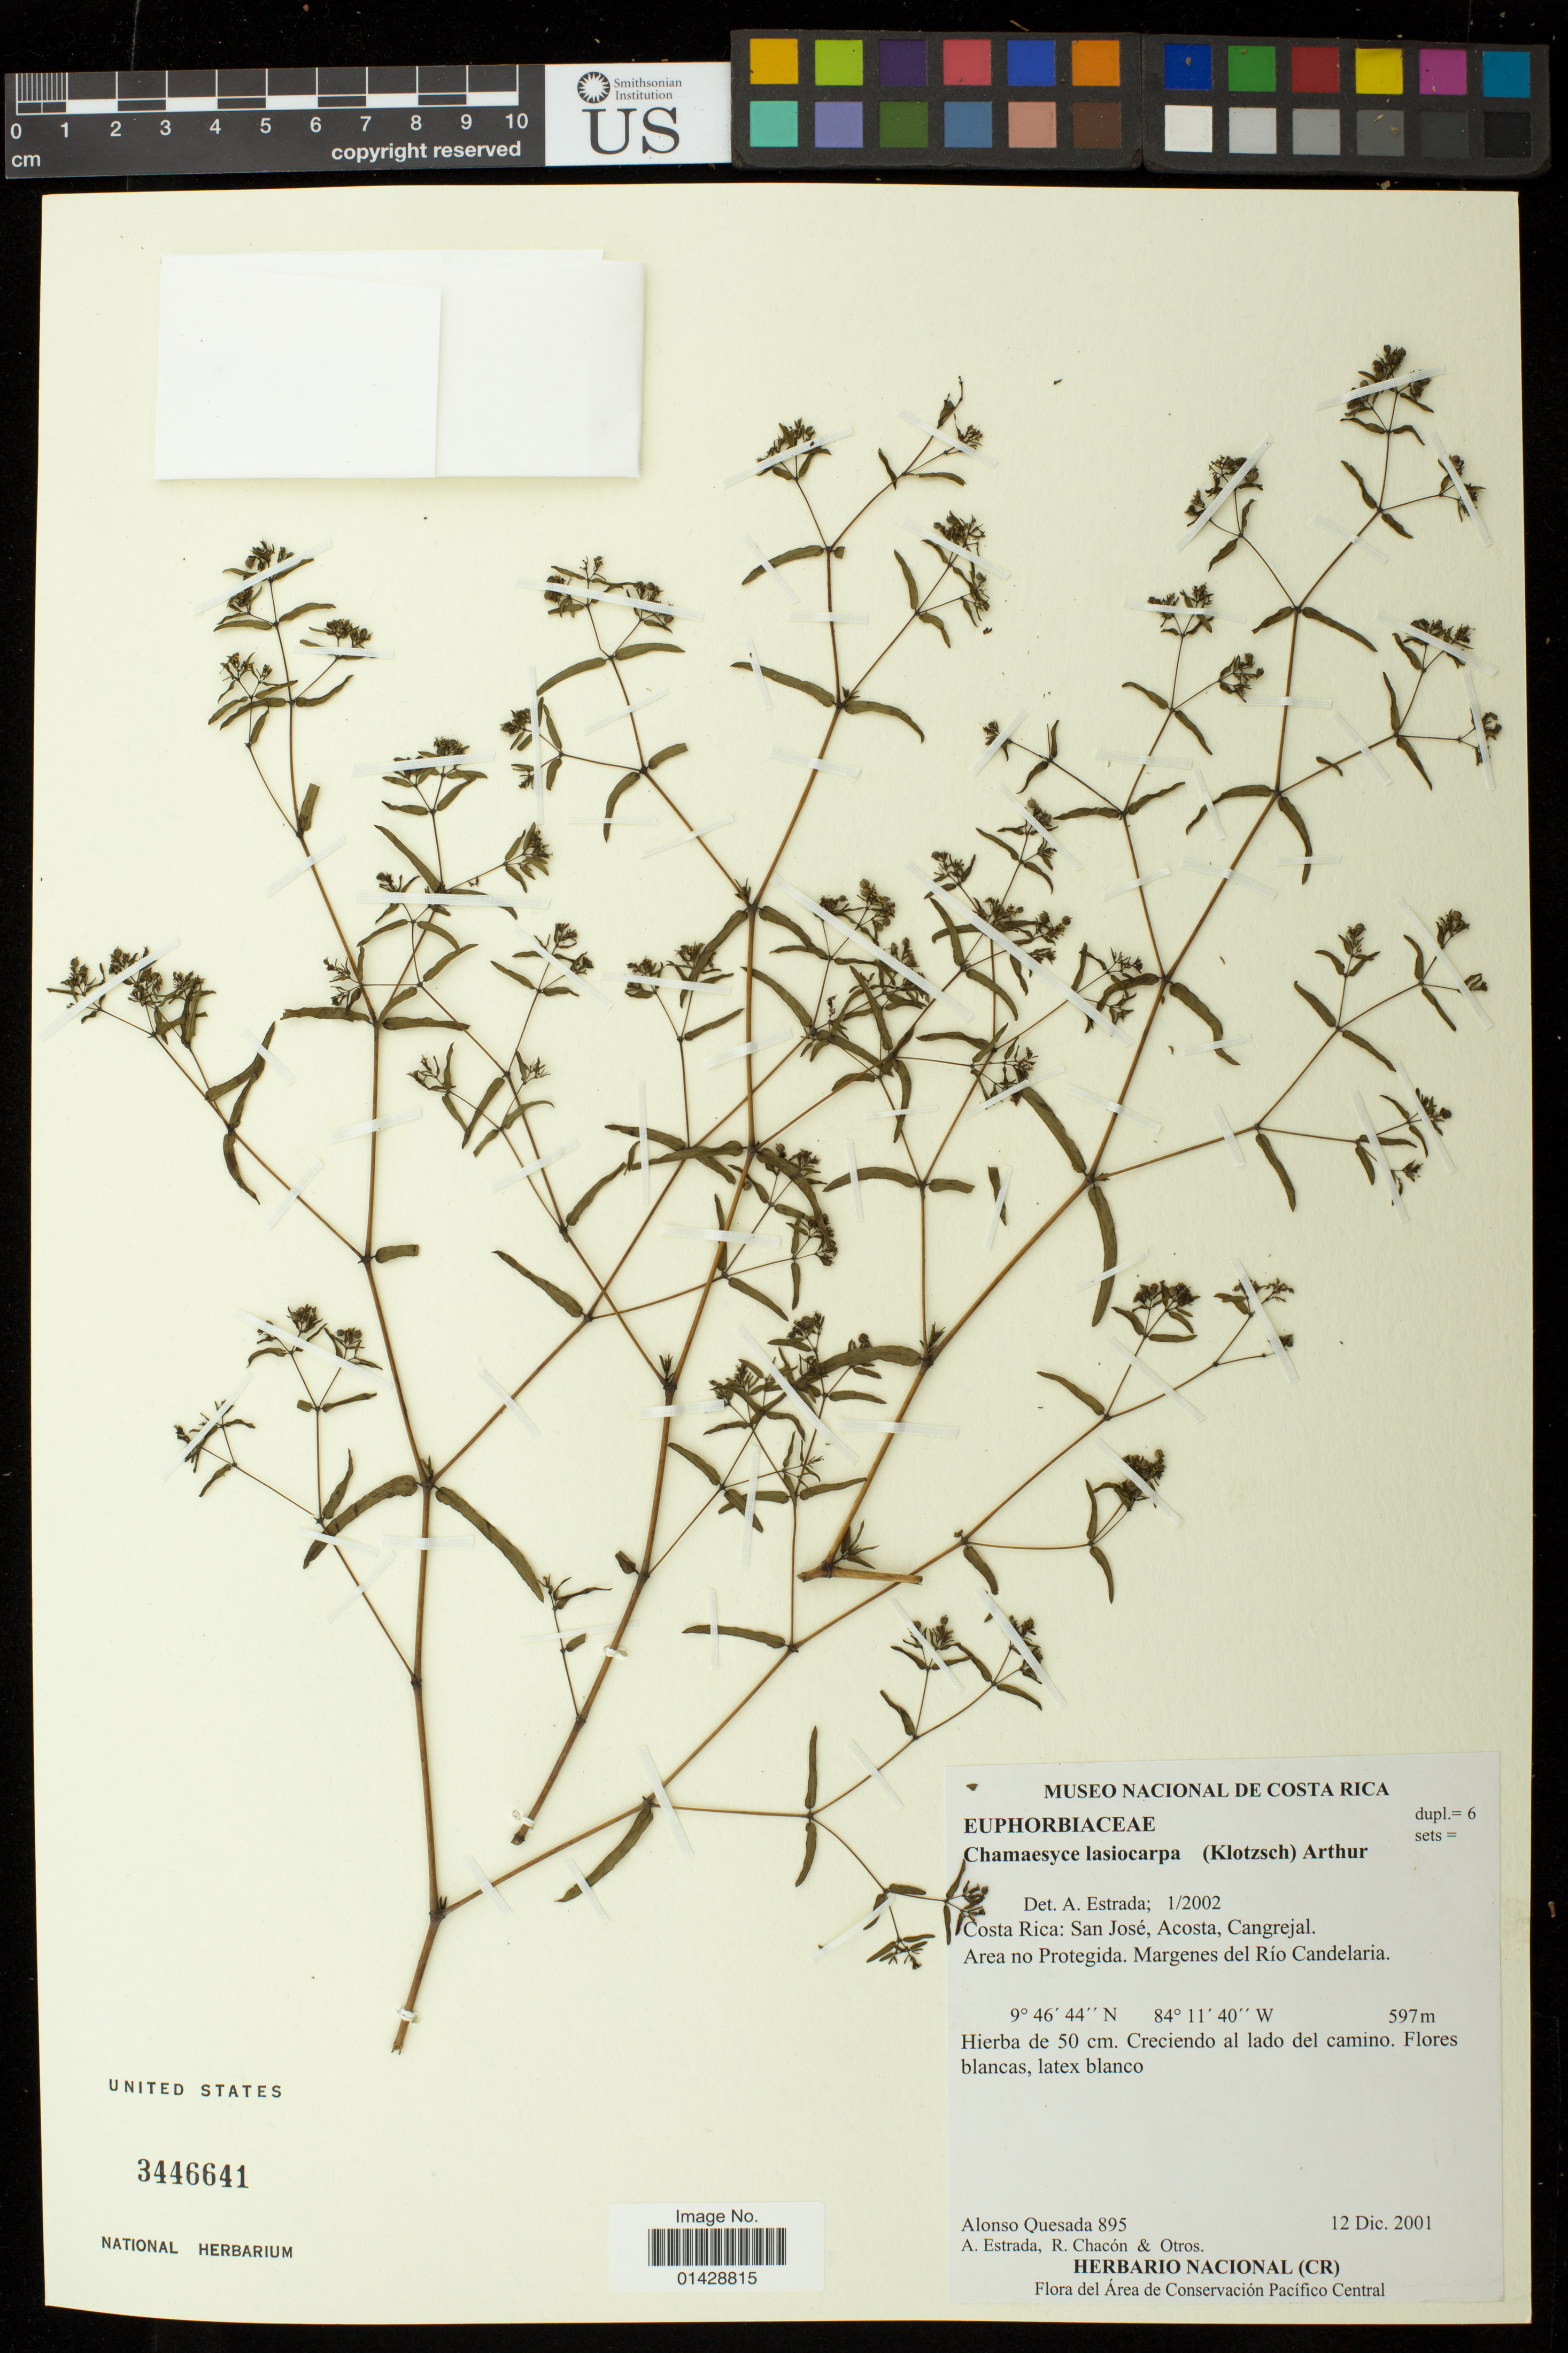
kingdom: Plantae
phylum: Tracheophyta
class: Magnoliopsida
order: Malpighiales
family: Euphorbiaceae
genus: Euphorbia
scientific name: Euphorbia lasiocarpa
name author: Klotzsch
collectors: A. Quesada, A. Estrada, R. Chacon & et al.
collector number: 895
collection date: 2001-12-12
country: Costa Rica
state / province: San José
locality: Acosta, Cangrejal, Area no Protegida, Margenes del Rio Candelaria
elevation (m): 597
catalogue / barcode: US 3446641